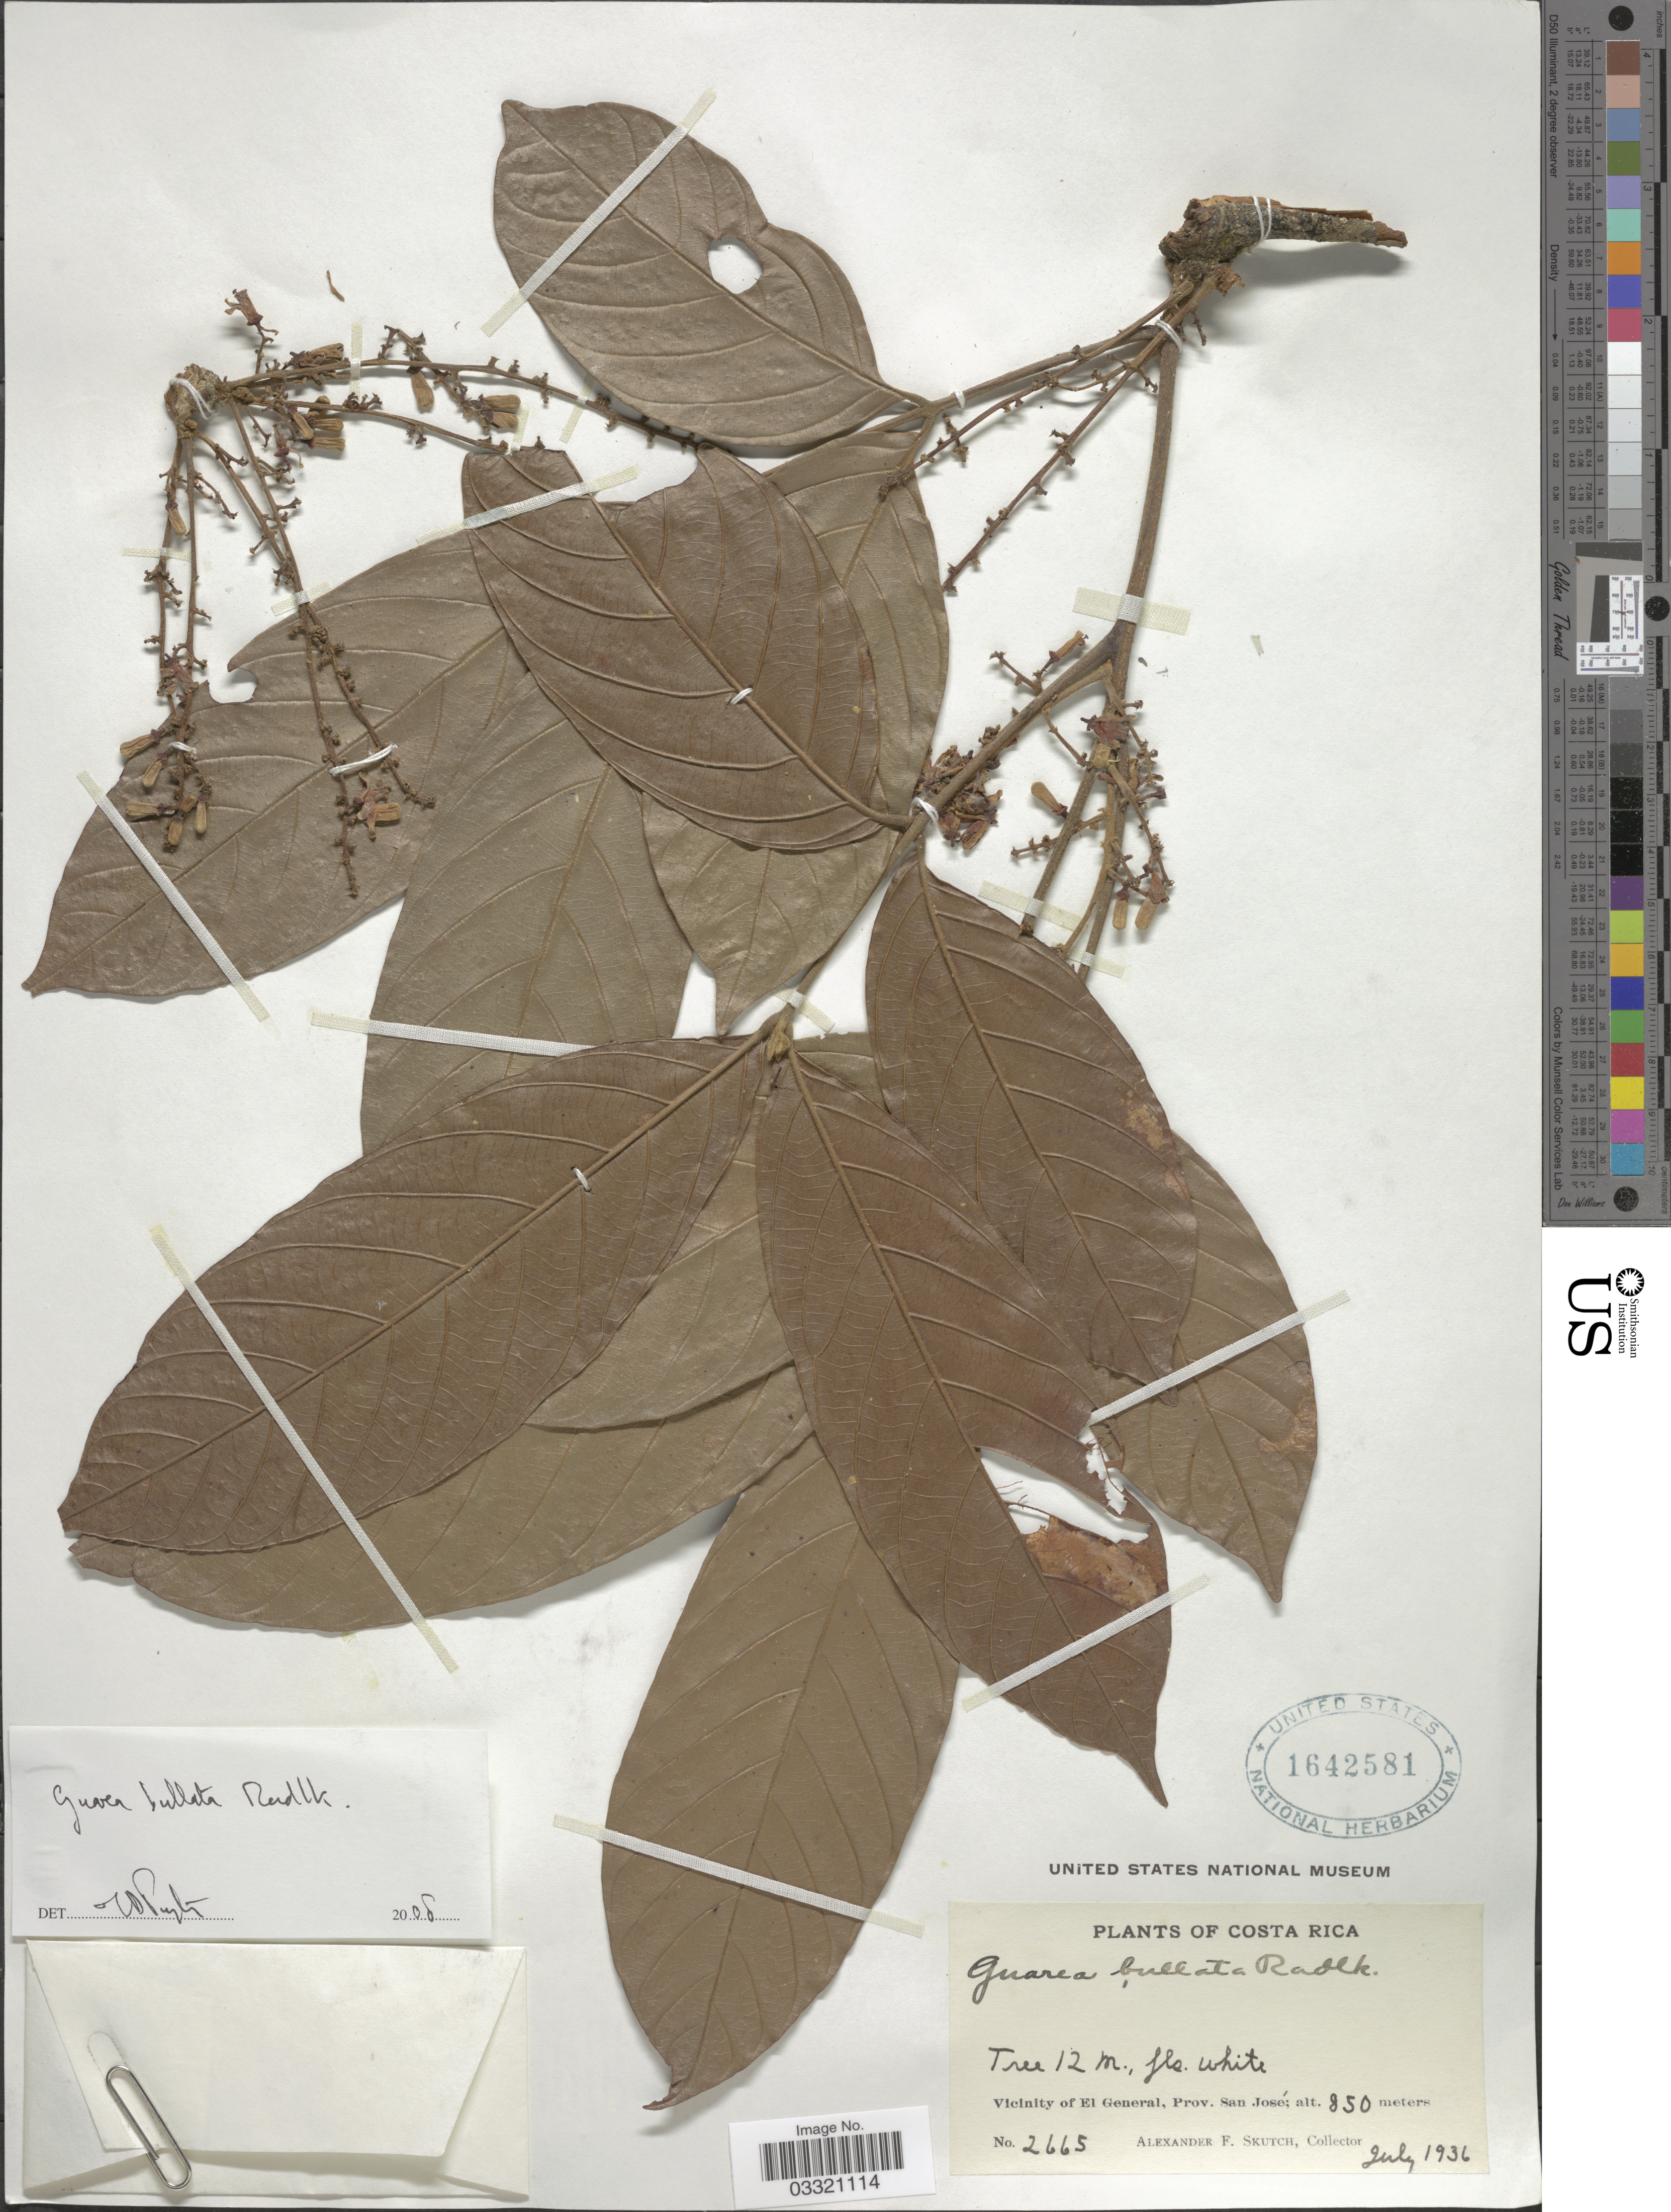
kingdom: Plantae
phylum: Tracheophyta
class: Magnoliopsida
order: Sapindales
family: Meliaceae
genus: Guarea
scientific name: Guarea bullata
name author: Radlk.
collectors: A. F. Skutch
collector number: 2665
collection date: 1936-07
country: Costa Rica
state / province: San José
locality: Vicinity of El General, Prov. San José.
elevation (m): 850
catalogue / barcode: US 1642581